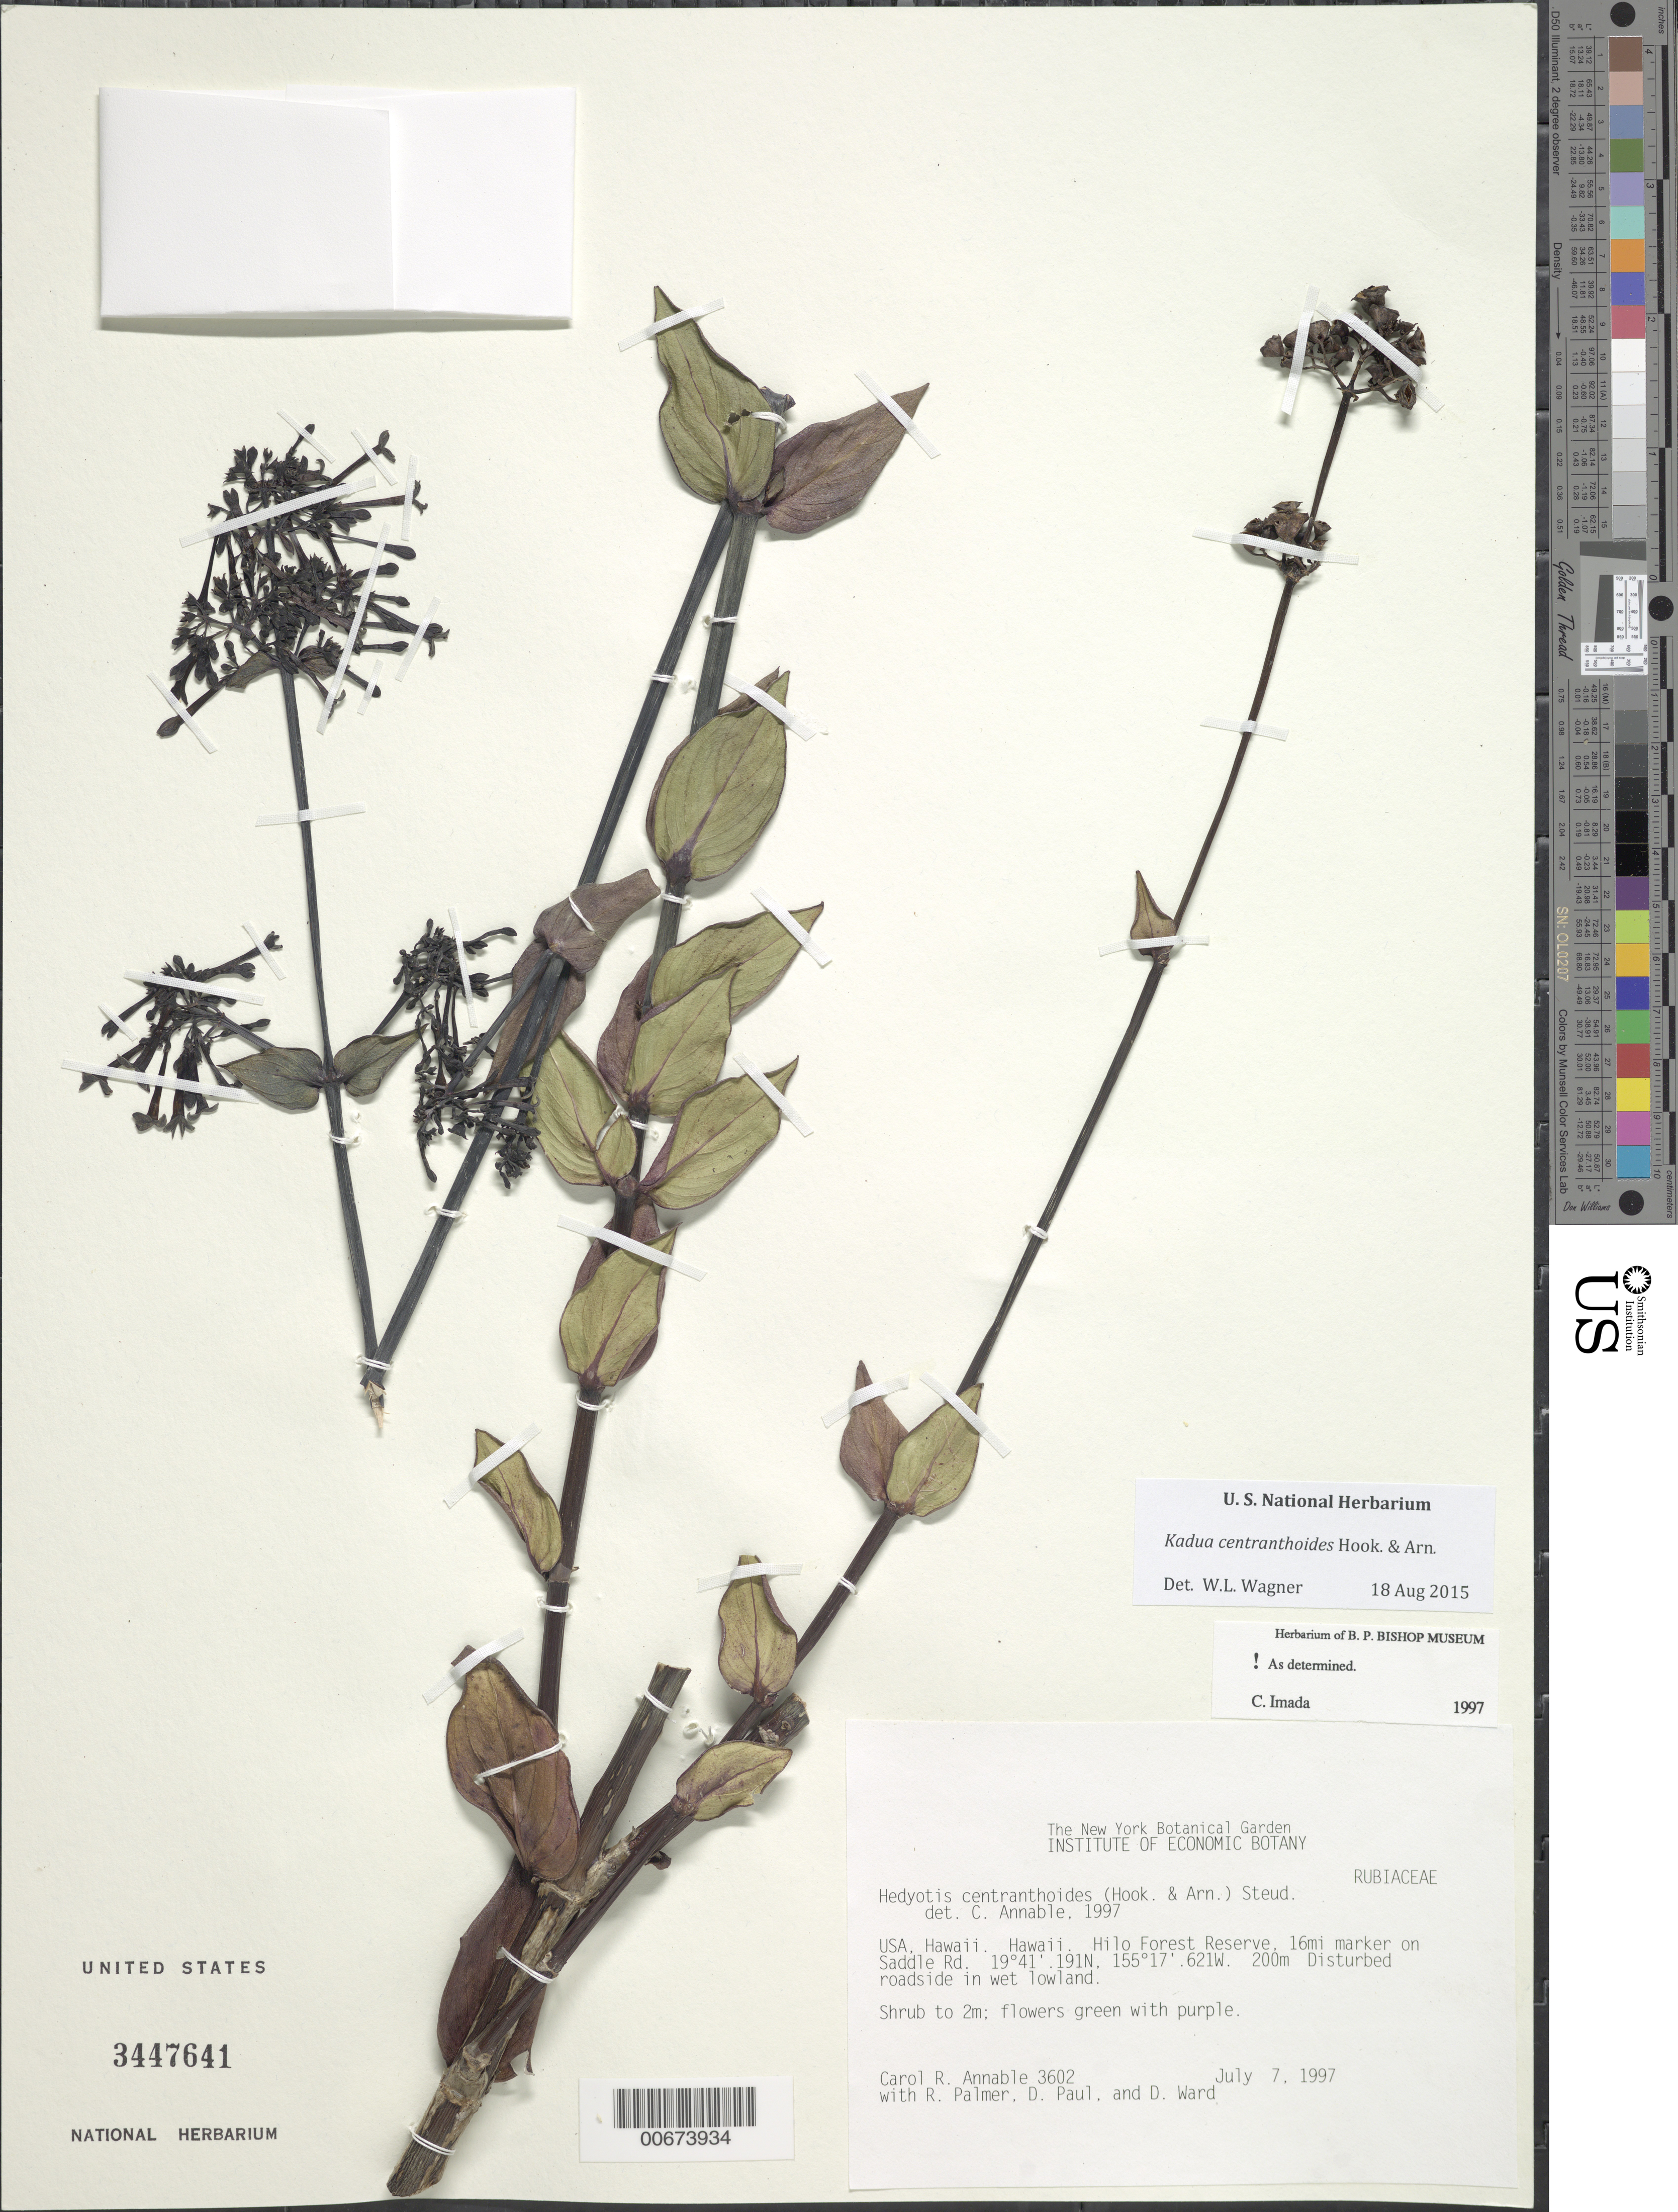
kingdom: Plantae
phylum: Tracheophyta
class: Magnoliopsida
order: Gentianales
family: Rubiaceae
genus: Kadua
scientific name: Kadua centranthoides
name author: Hook. & Arn.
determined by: Imada, C.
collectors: C. R. Annable, R. Palmer, D. Paul & D. Ward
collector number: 3602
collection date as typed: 7 Jul 1997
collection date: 1997-07-07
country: United States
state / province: Hawaii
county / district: Hawaii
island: Hawaii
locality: Hilo Forest Reserve, 16 mi marker on Saddle Rd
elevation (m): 200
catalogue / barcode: US 3447641